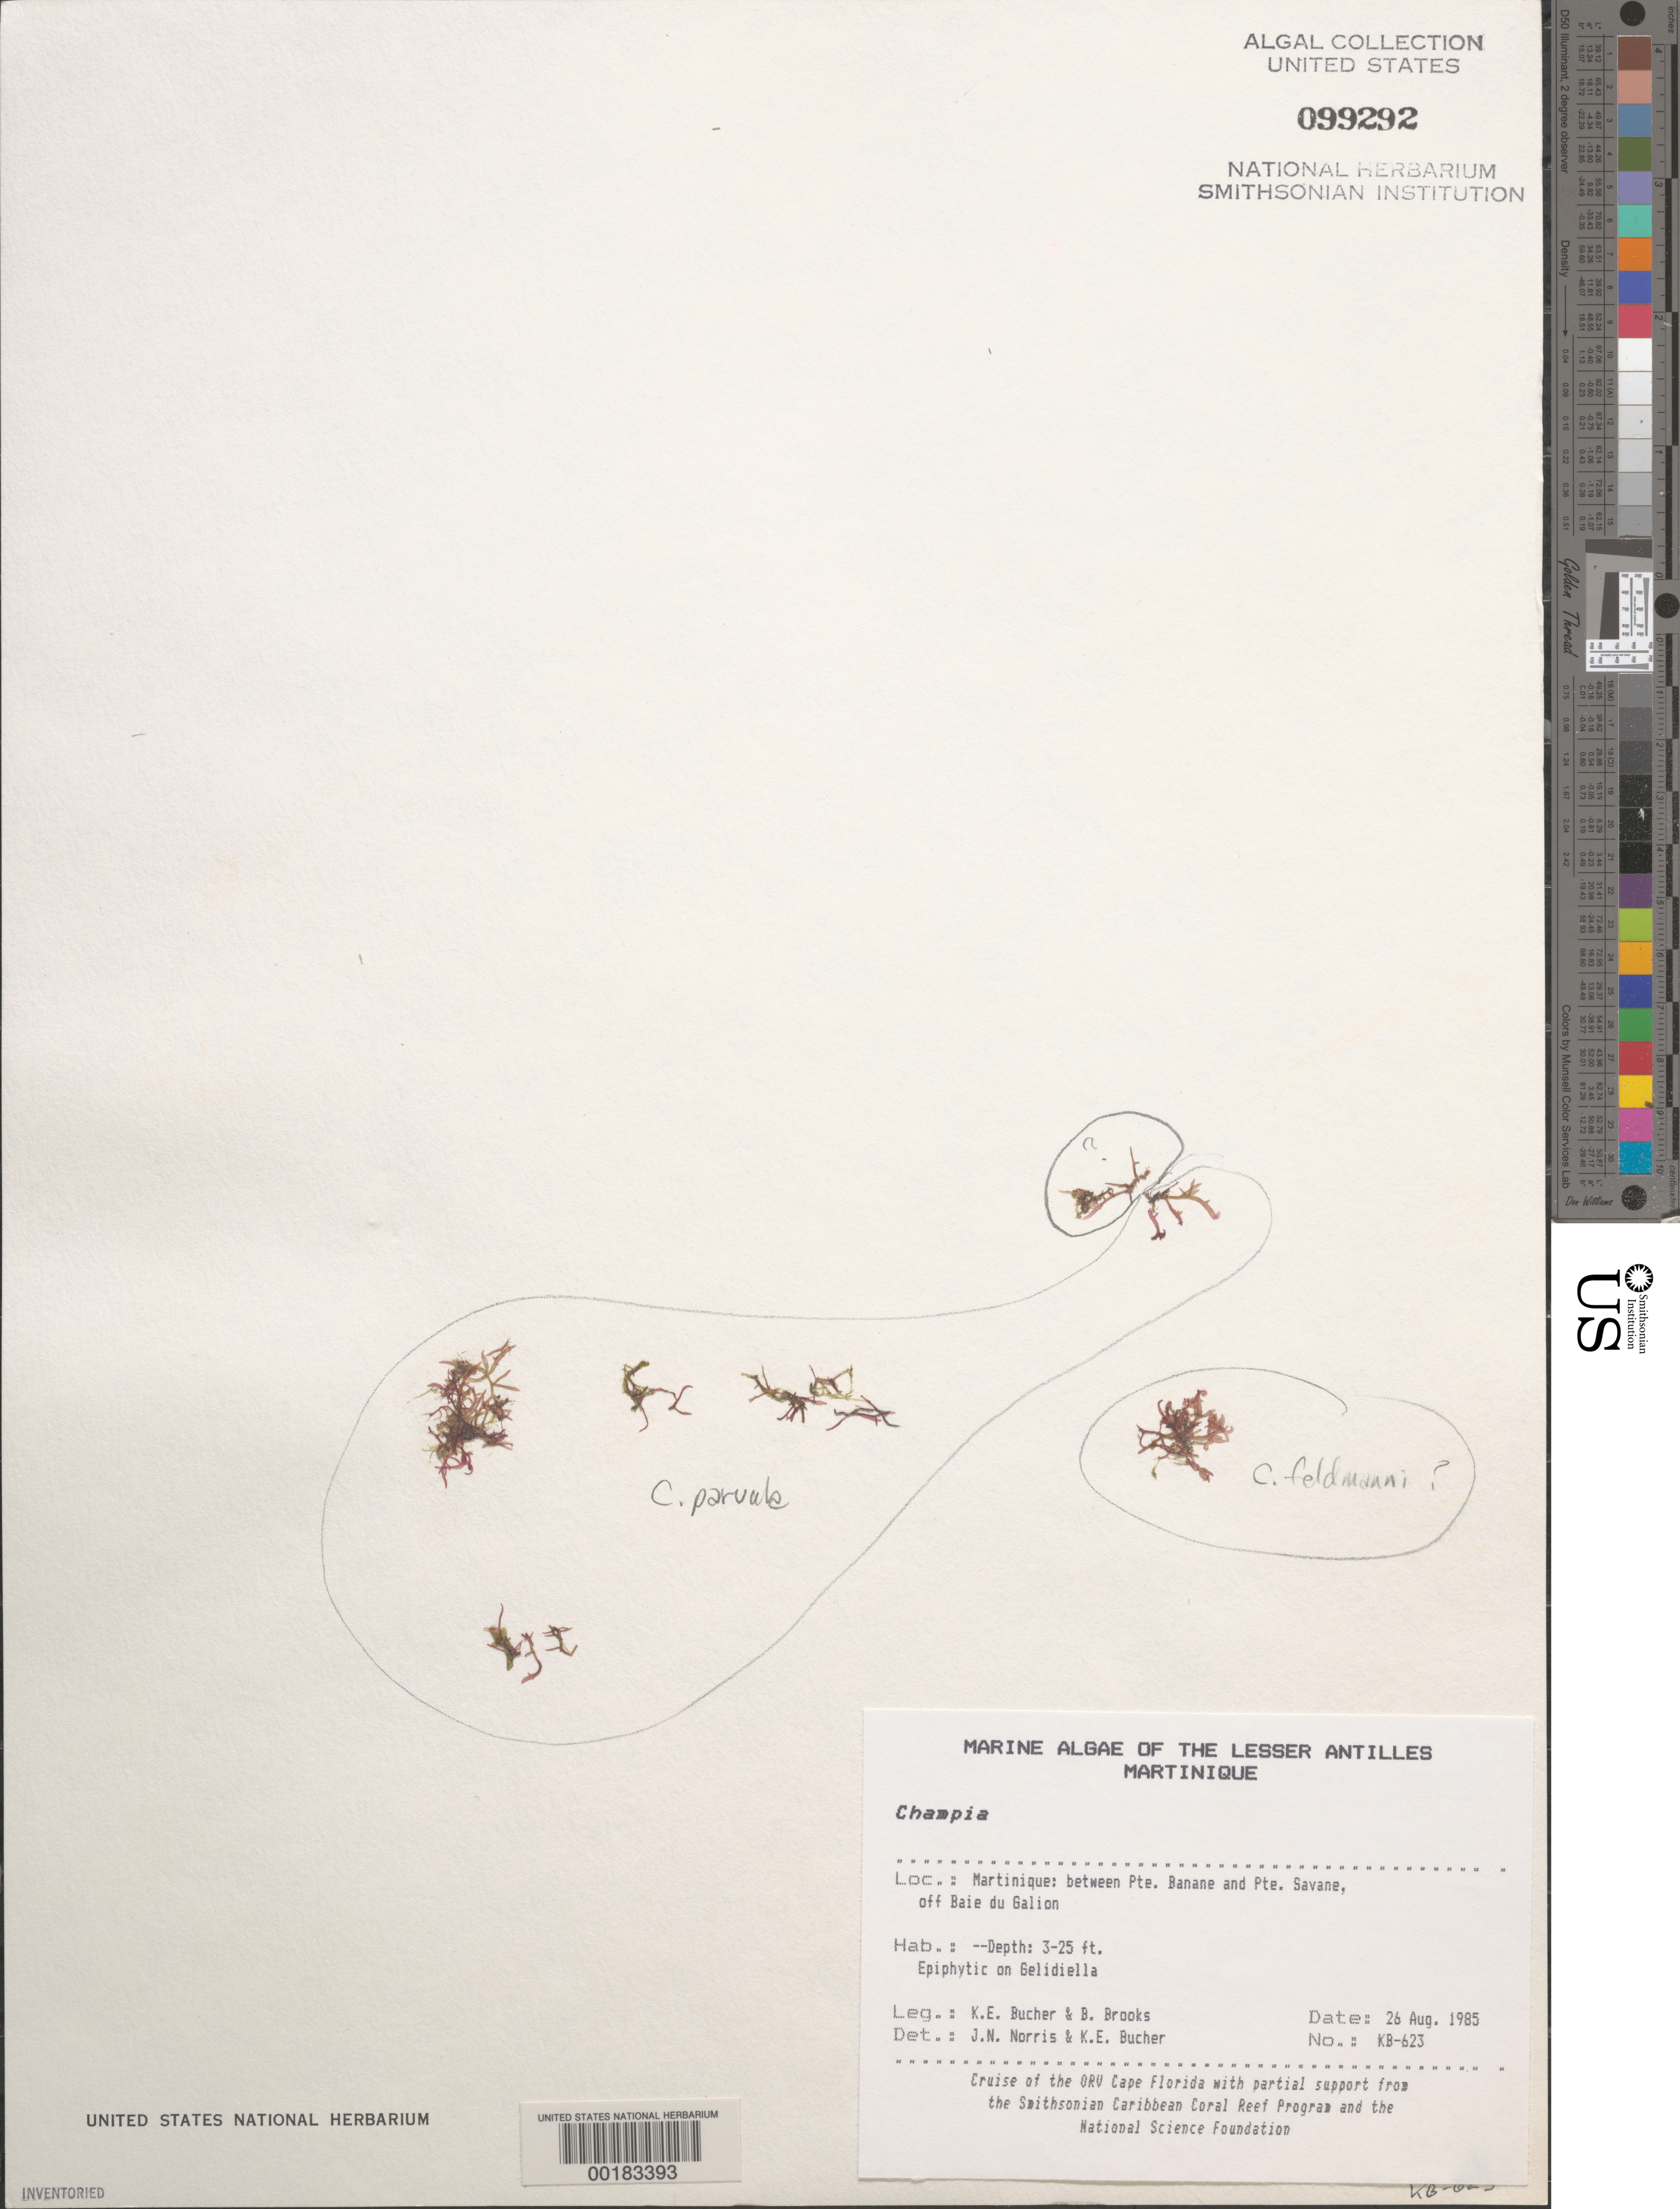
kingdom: Plantae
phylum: Rhodophyta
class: Florideophyceae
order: Rhodymeniales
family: Champiaceae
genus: Champia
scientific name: Champia sp.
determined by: Norris, J. N.; Bucher, K. E.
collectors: K. E. Bucher & B. Brooks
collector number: Kb-623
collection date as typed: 26 Aug 1985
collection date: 1985-08-26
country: Martinique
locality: Between Pointe Banane and Pointe Savane, off Baie du Galion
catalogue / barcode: US 99292